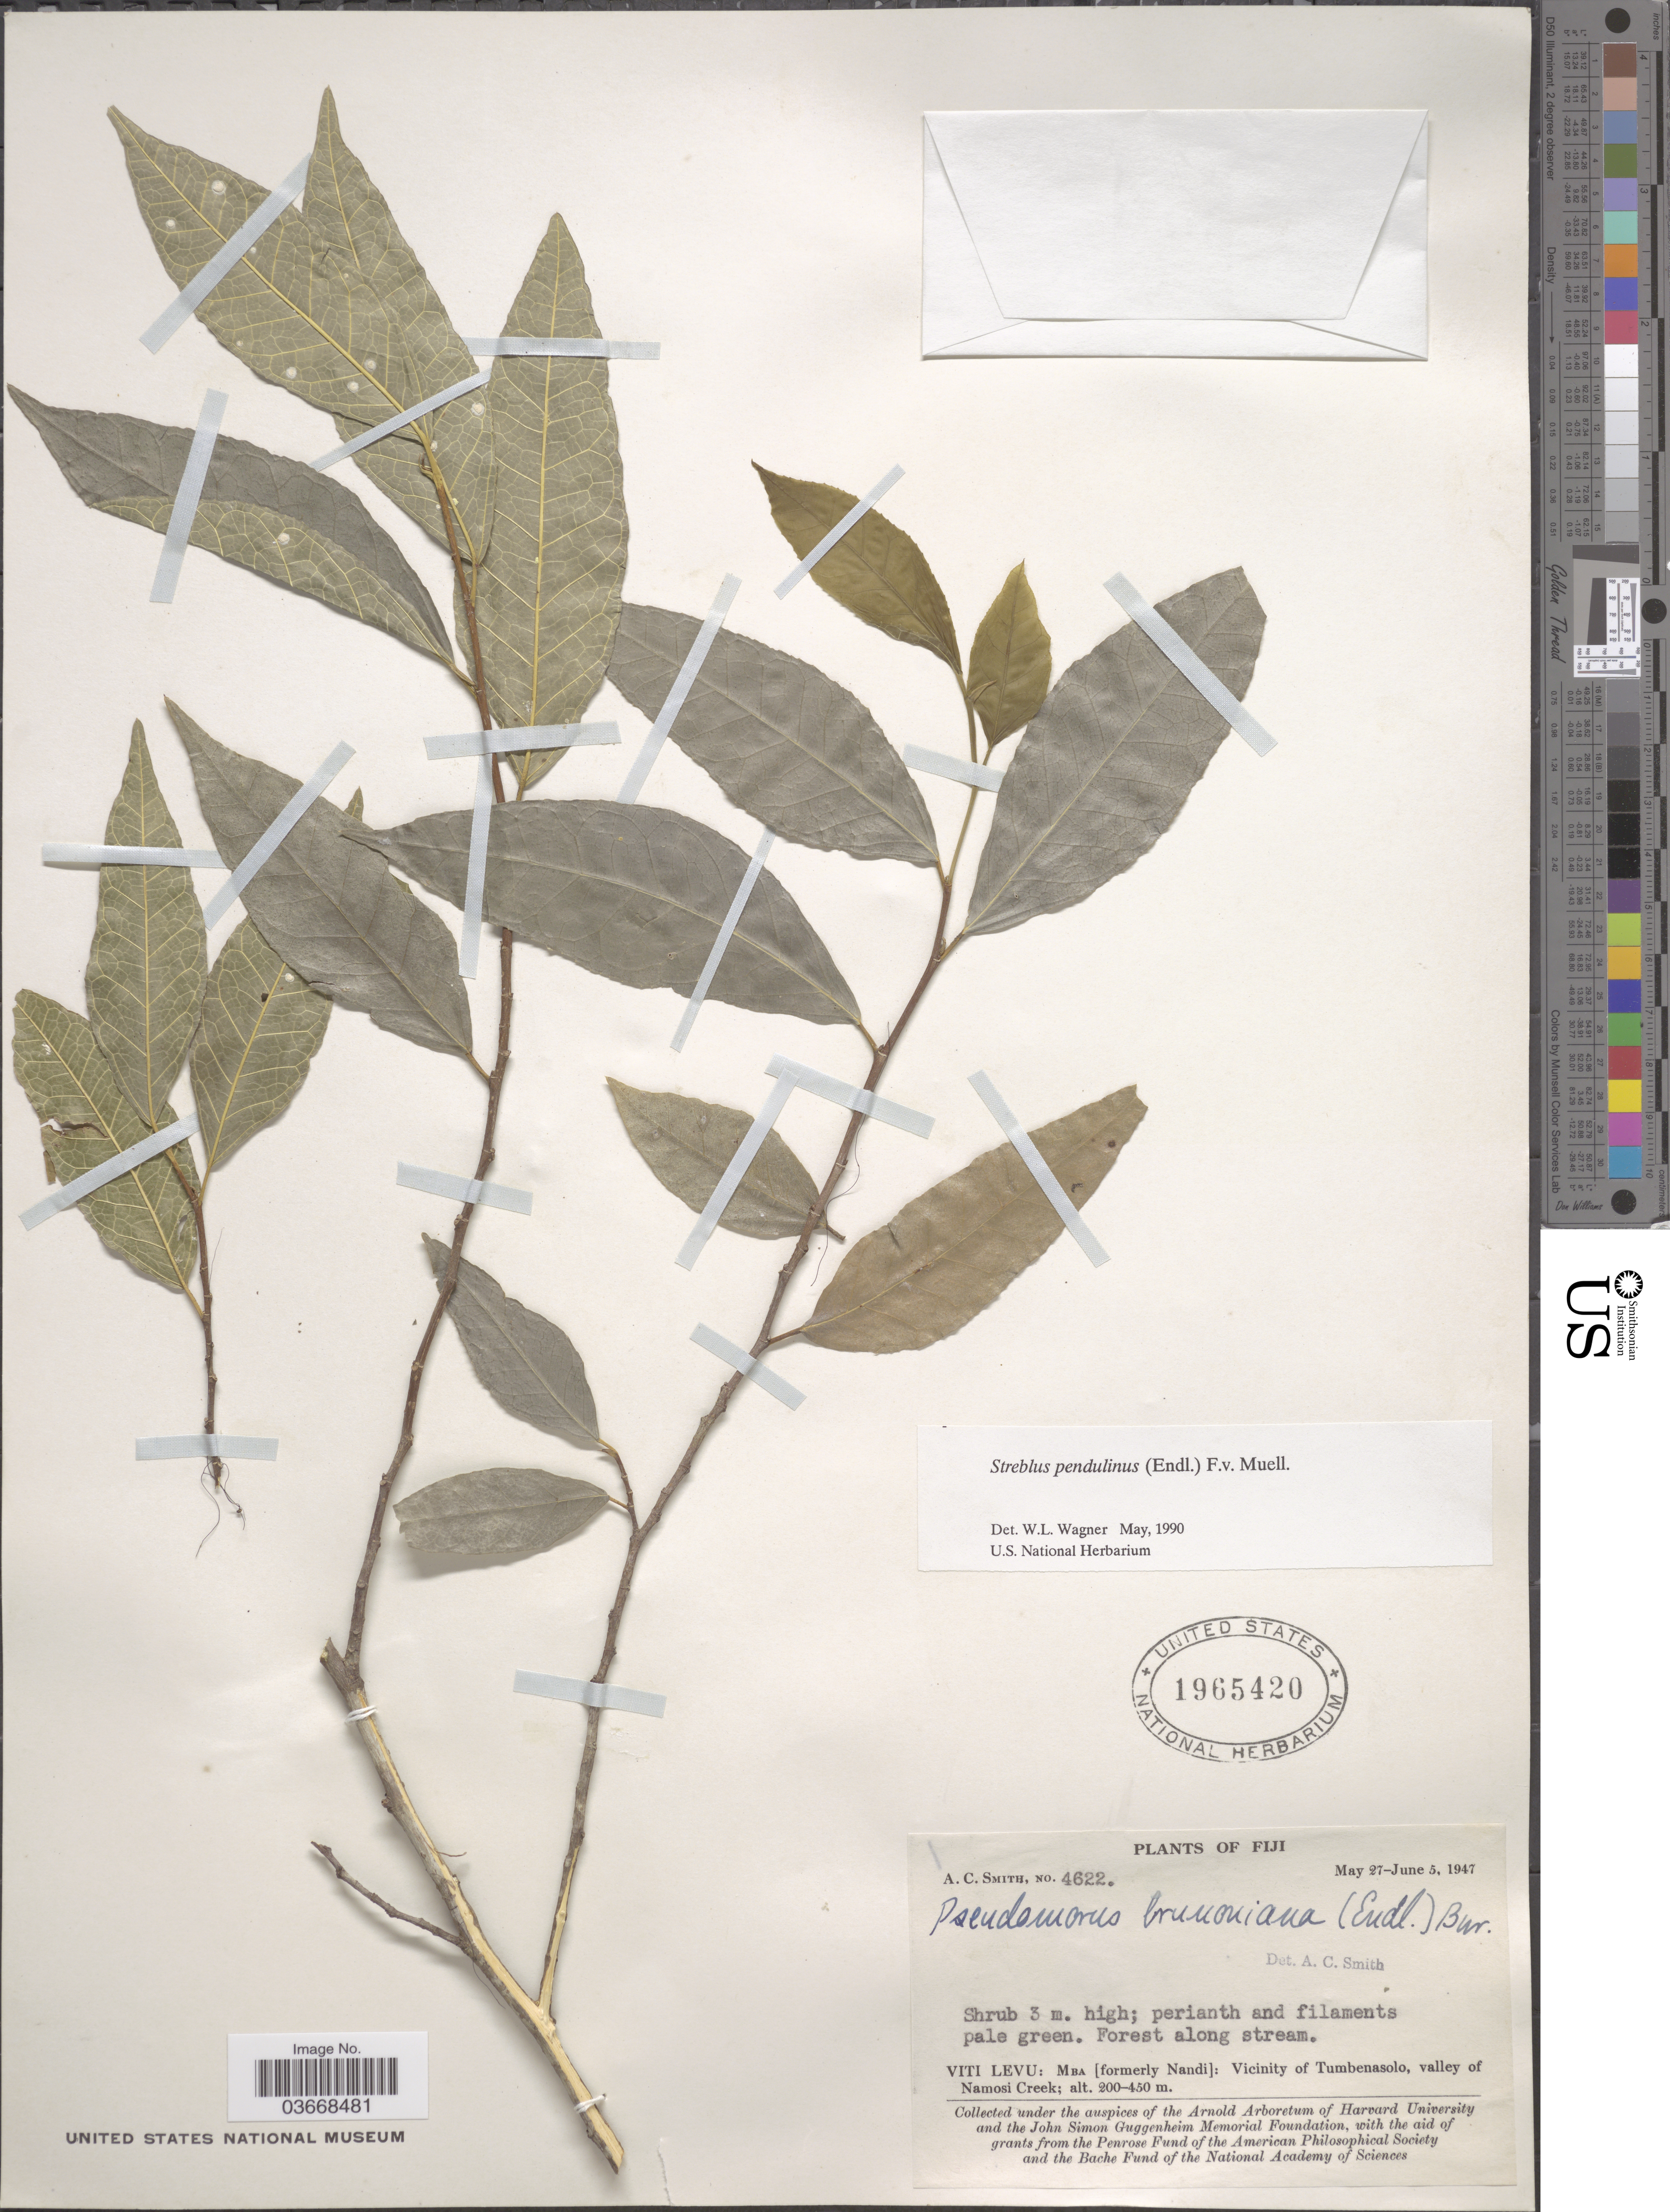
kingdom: Plantae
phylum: Tracheophyta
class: Magnoliopsida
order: Rosales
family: Moraceae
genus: Paratrophis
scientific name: Paratrophis pendulina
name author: (Endl.) E. M. Gardner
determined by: Wagner, W. L., (BOT), Smithsonian Institution - National Museum of Natural History (UNITED STATES)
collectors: A. C. Smith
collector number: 4622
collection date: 1947-05-27/1947-06-05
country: Fiji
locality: Viti Levu: Mba [formerly Nandi]: Vicinity of Tumbenasolo, valley of Namosi Creek.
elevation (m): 200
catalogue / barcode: US 1965420